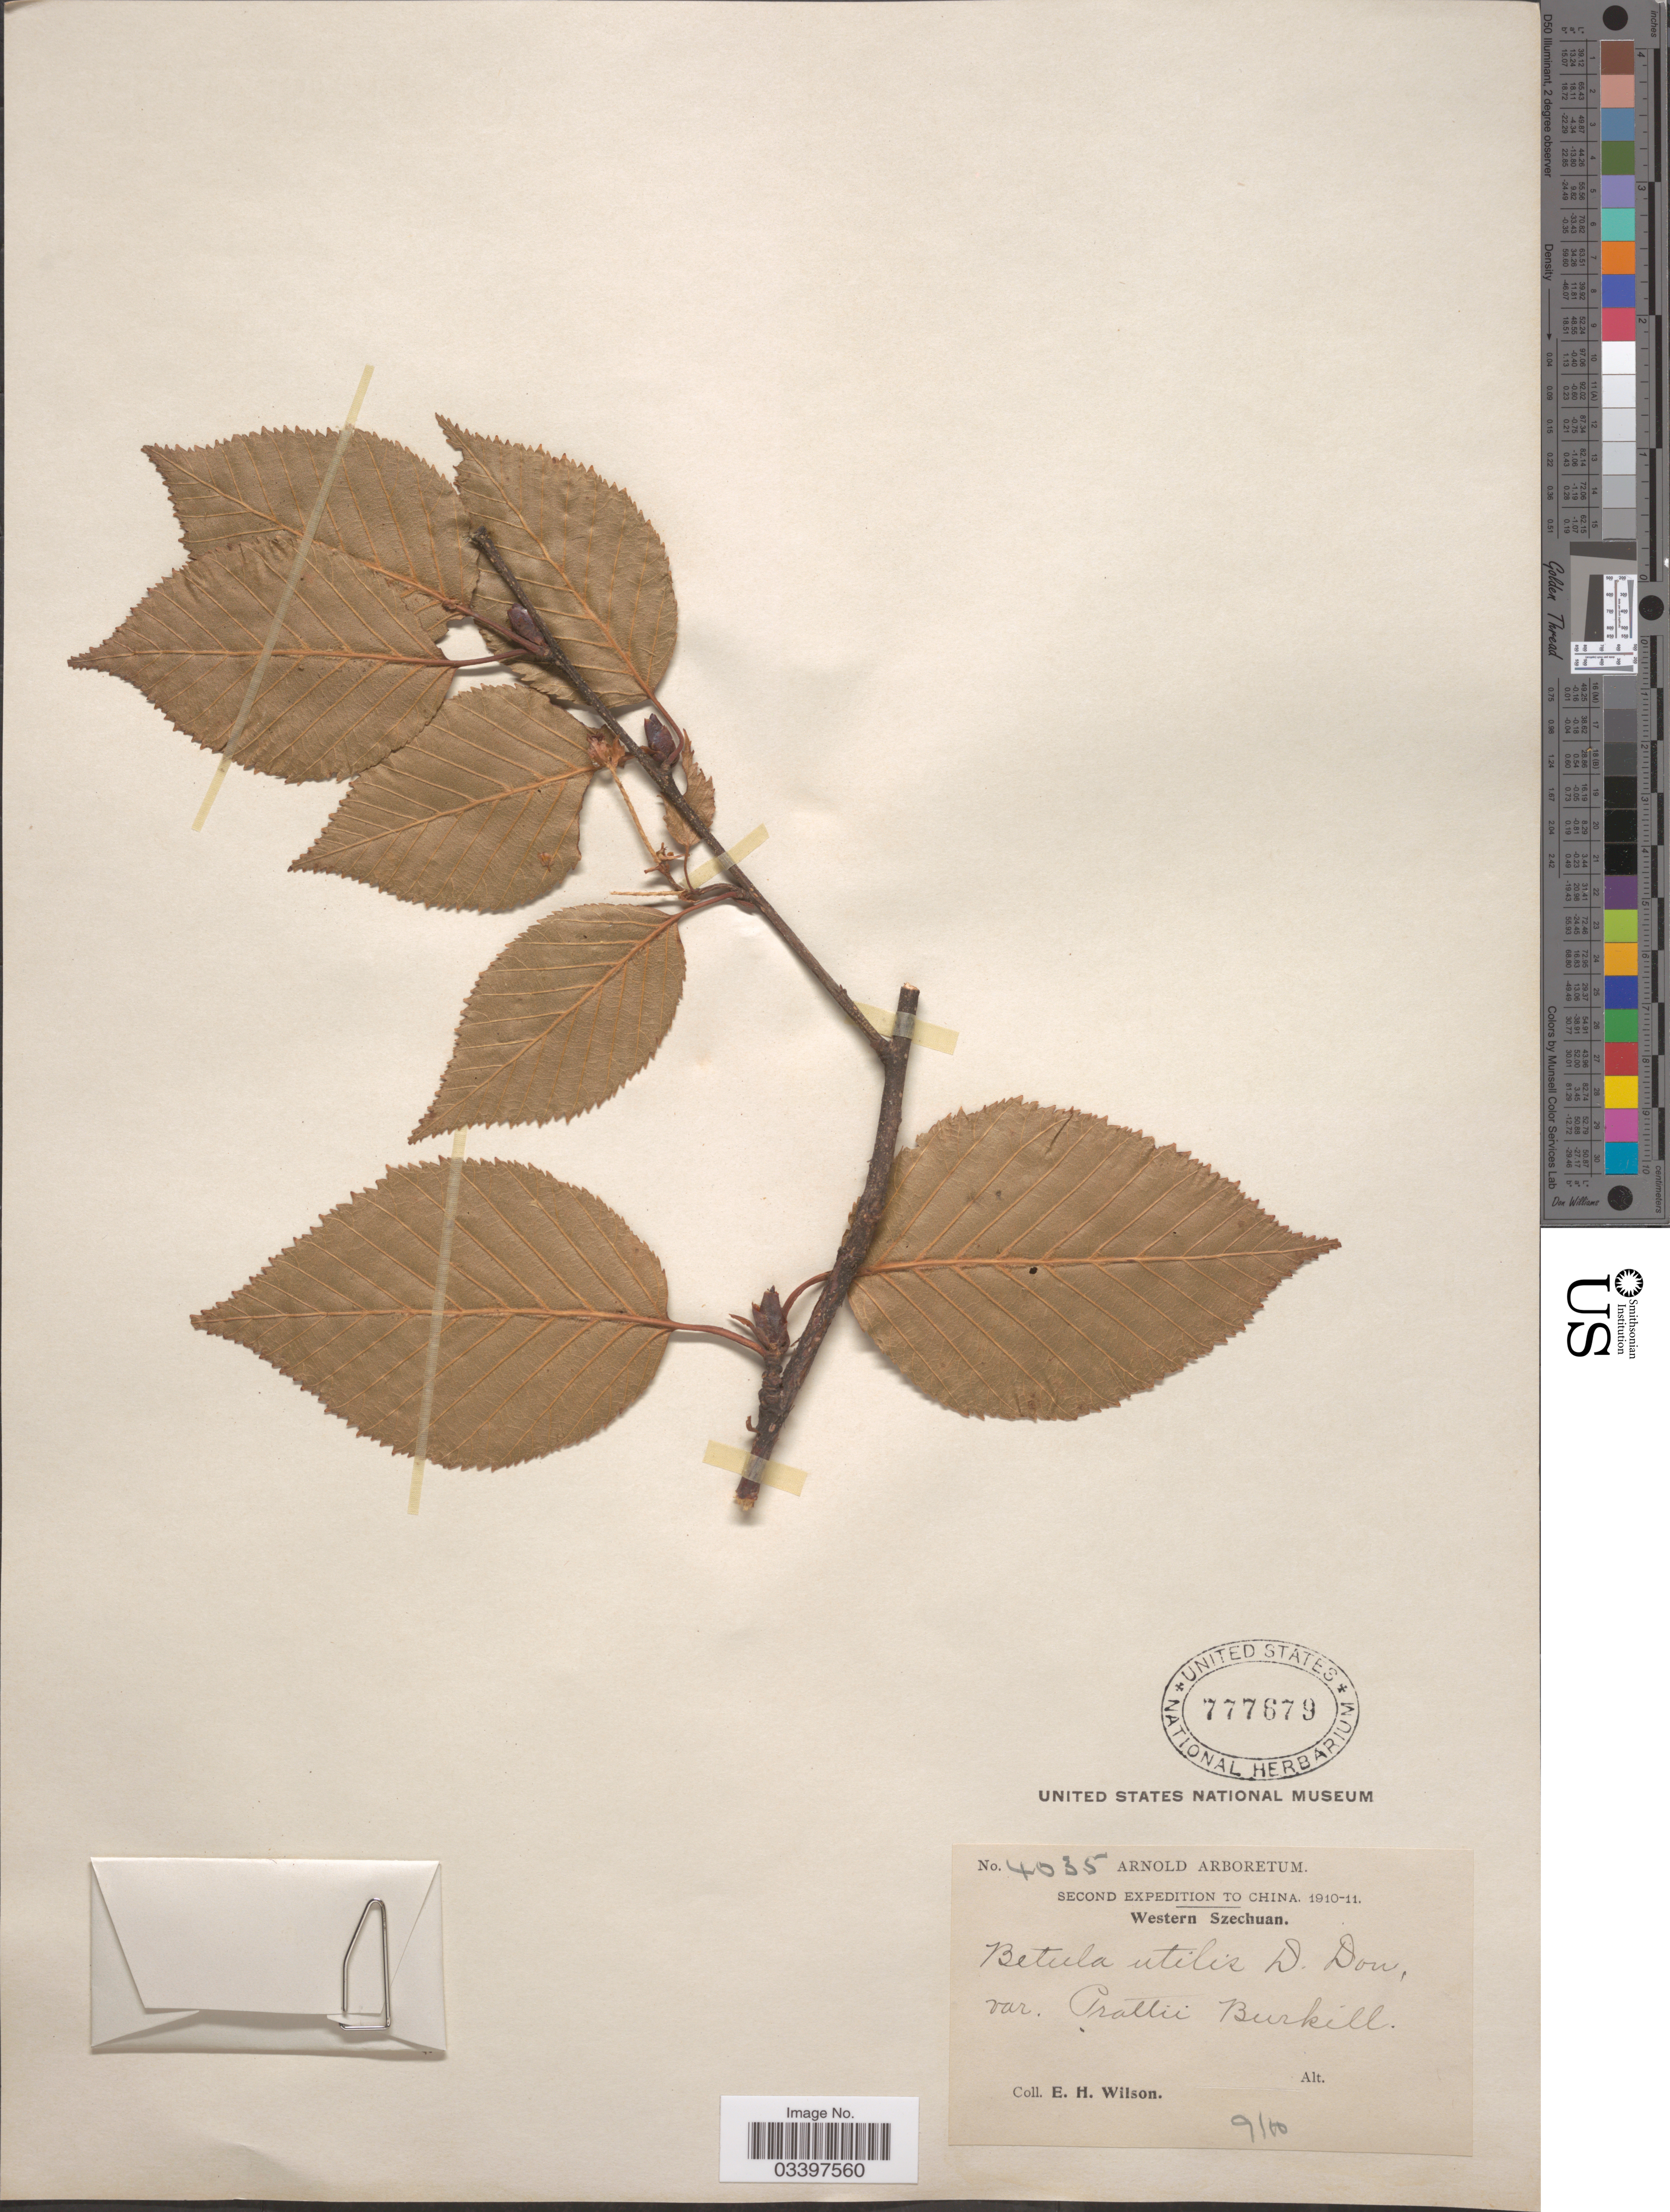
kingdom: Plantae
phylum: Tracheophyta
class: Magnoliopsida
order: Fagales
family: Betulaceae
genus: Betula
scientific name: Betula utilis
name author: D. Don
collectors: E. Wilson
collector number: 4035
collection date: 1910-09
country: China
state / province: Sichuan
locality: Western Szechuan.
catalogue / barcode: US 777679